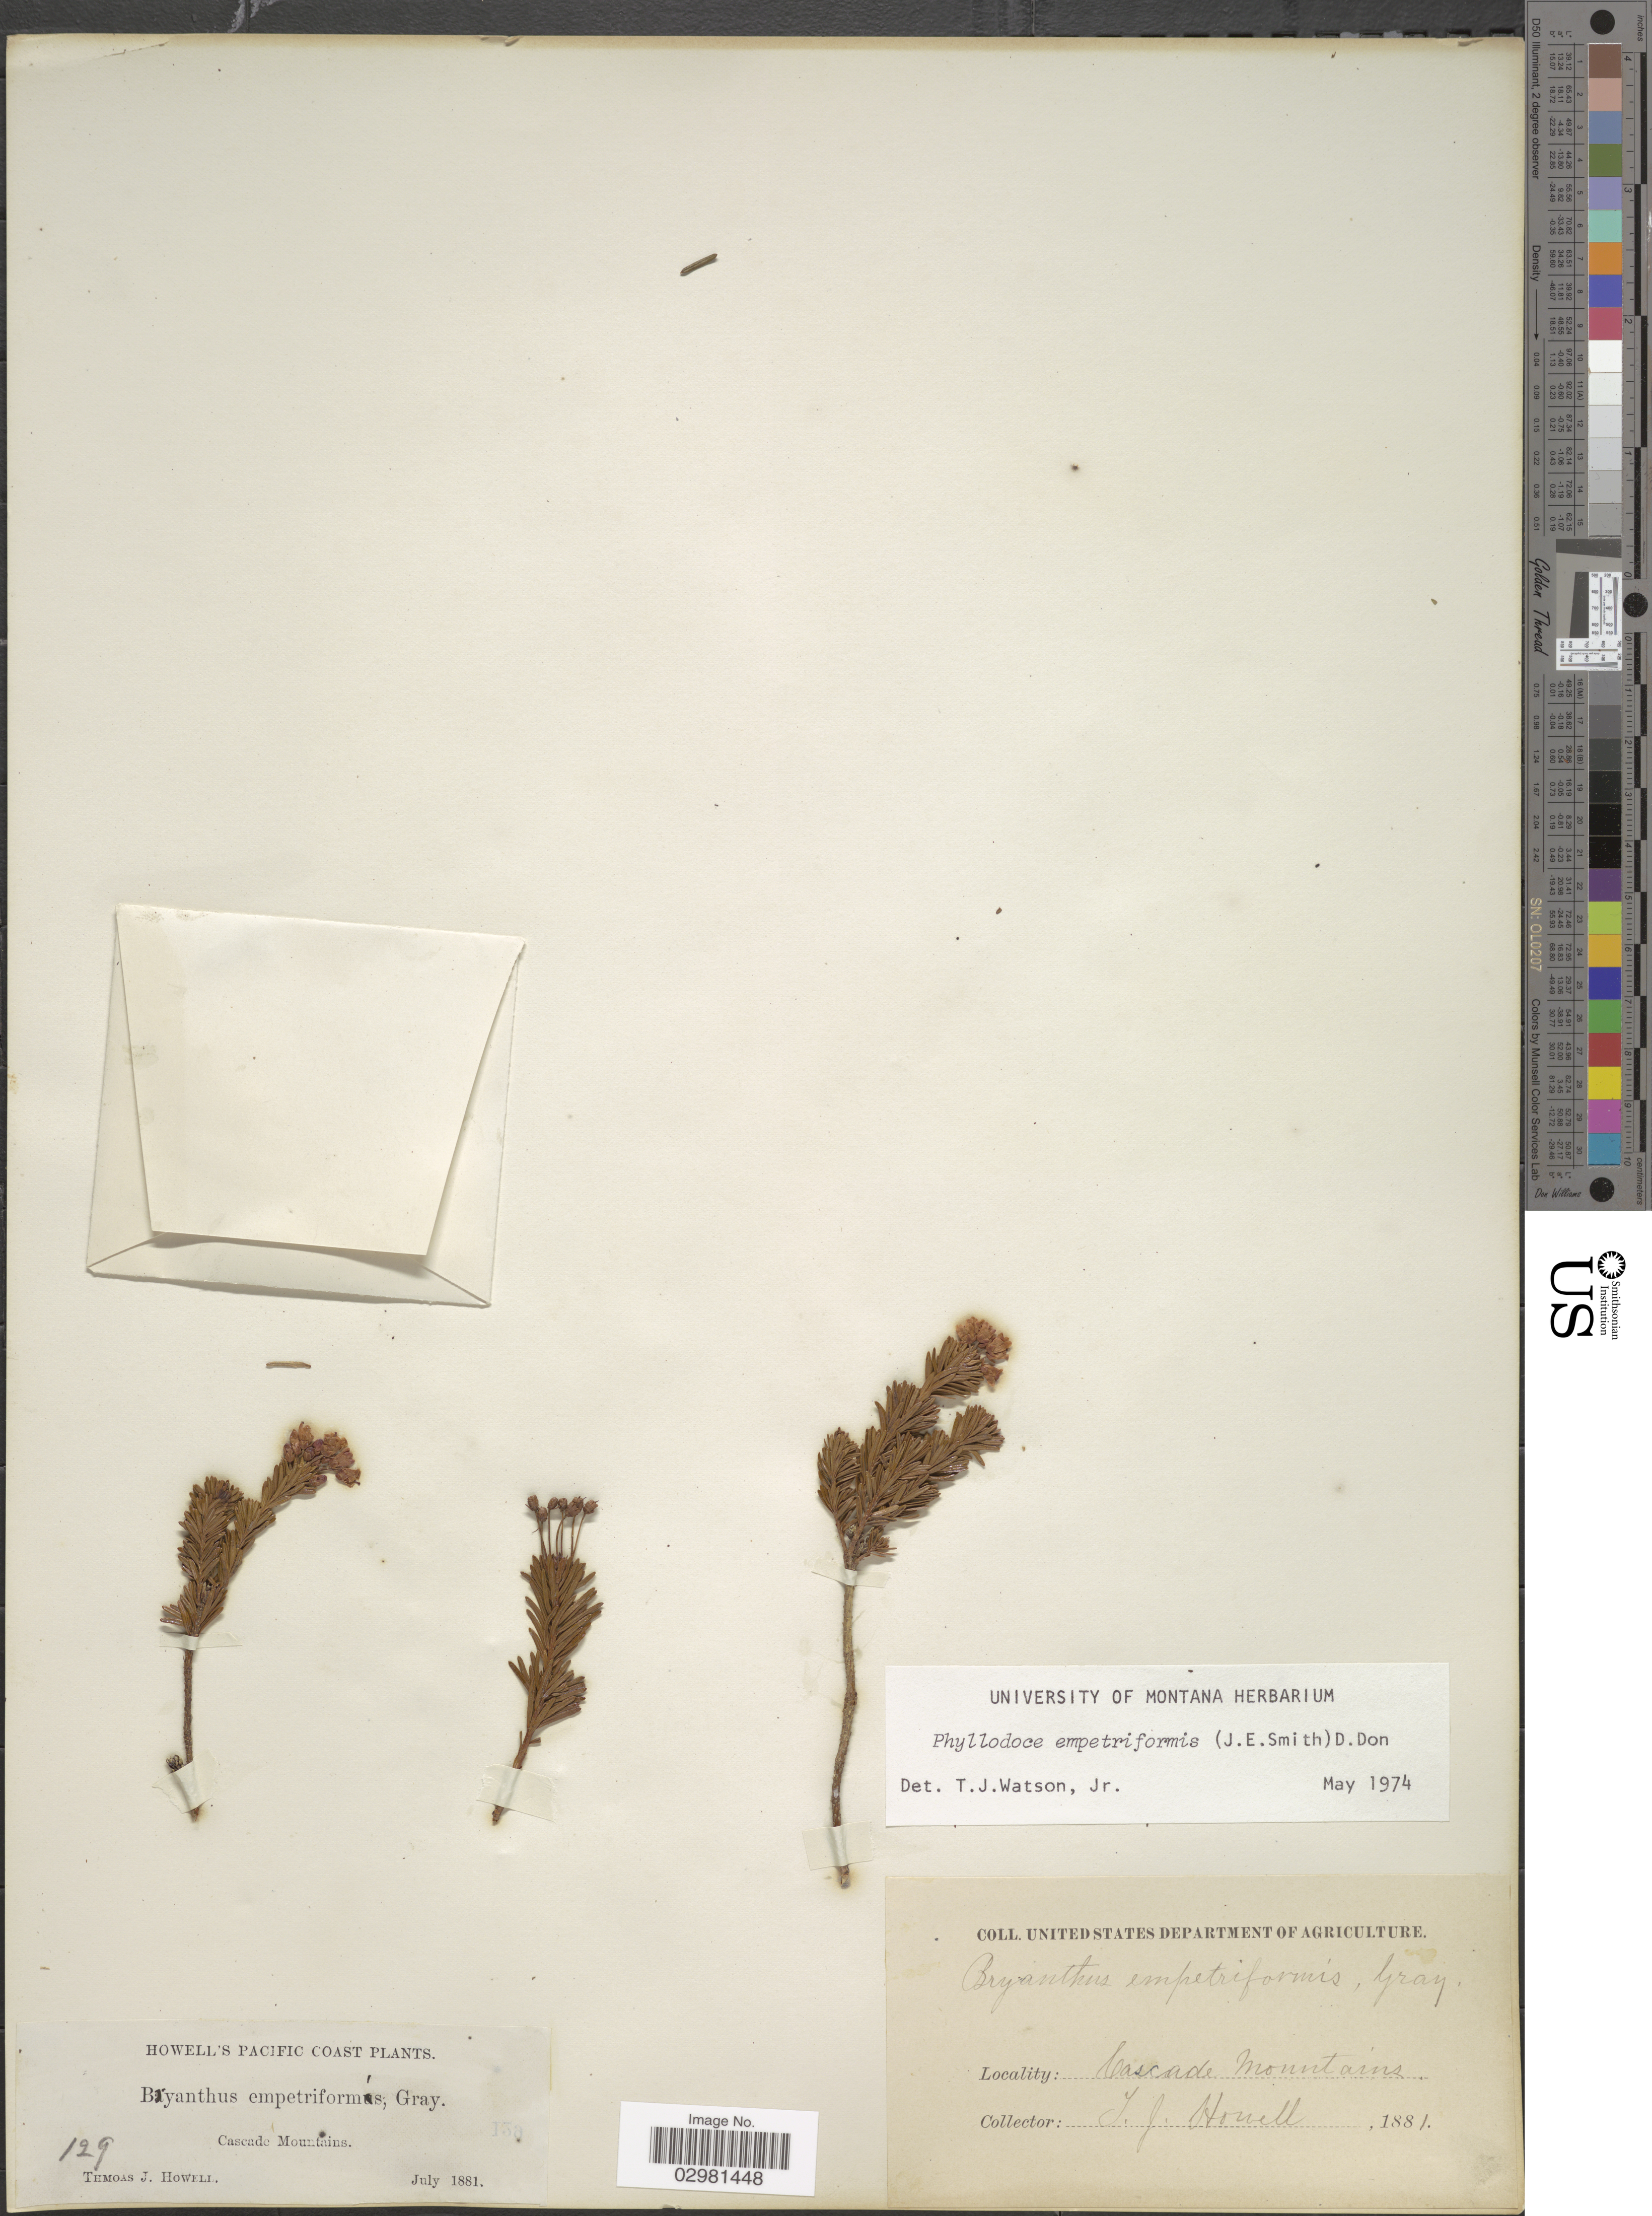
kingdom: Plantae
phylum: Tracheophyta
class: Magnoliopsida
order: Ericales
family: Ericaceae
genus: Phyllodoce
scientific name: Phyllodoce empetiformis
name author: (Small) D. Don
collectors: T. J. Howell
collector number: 129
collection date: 1881-07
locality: Cascade Mountains, Howell's Pacific Coast.